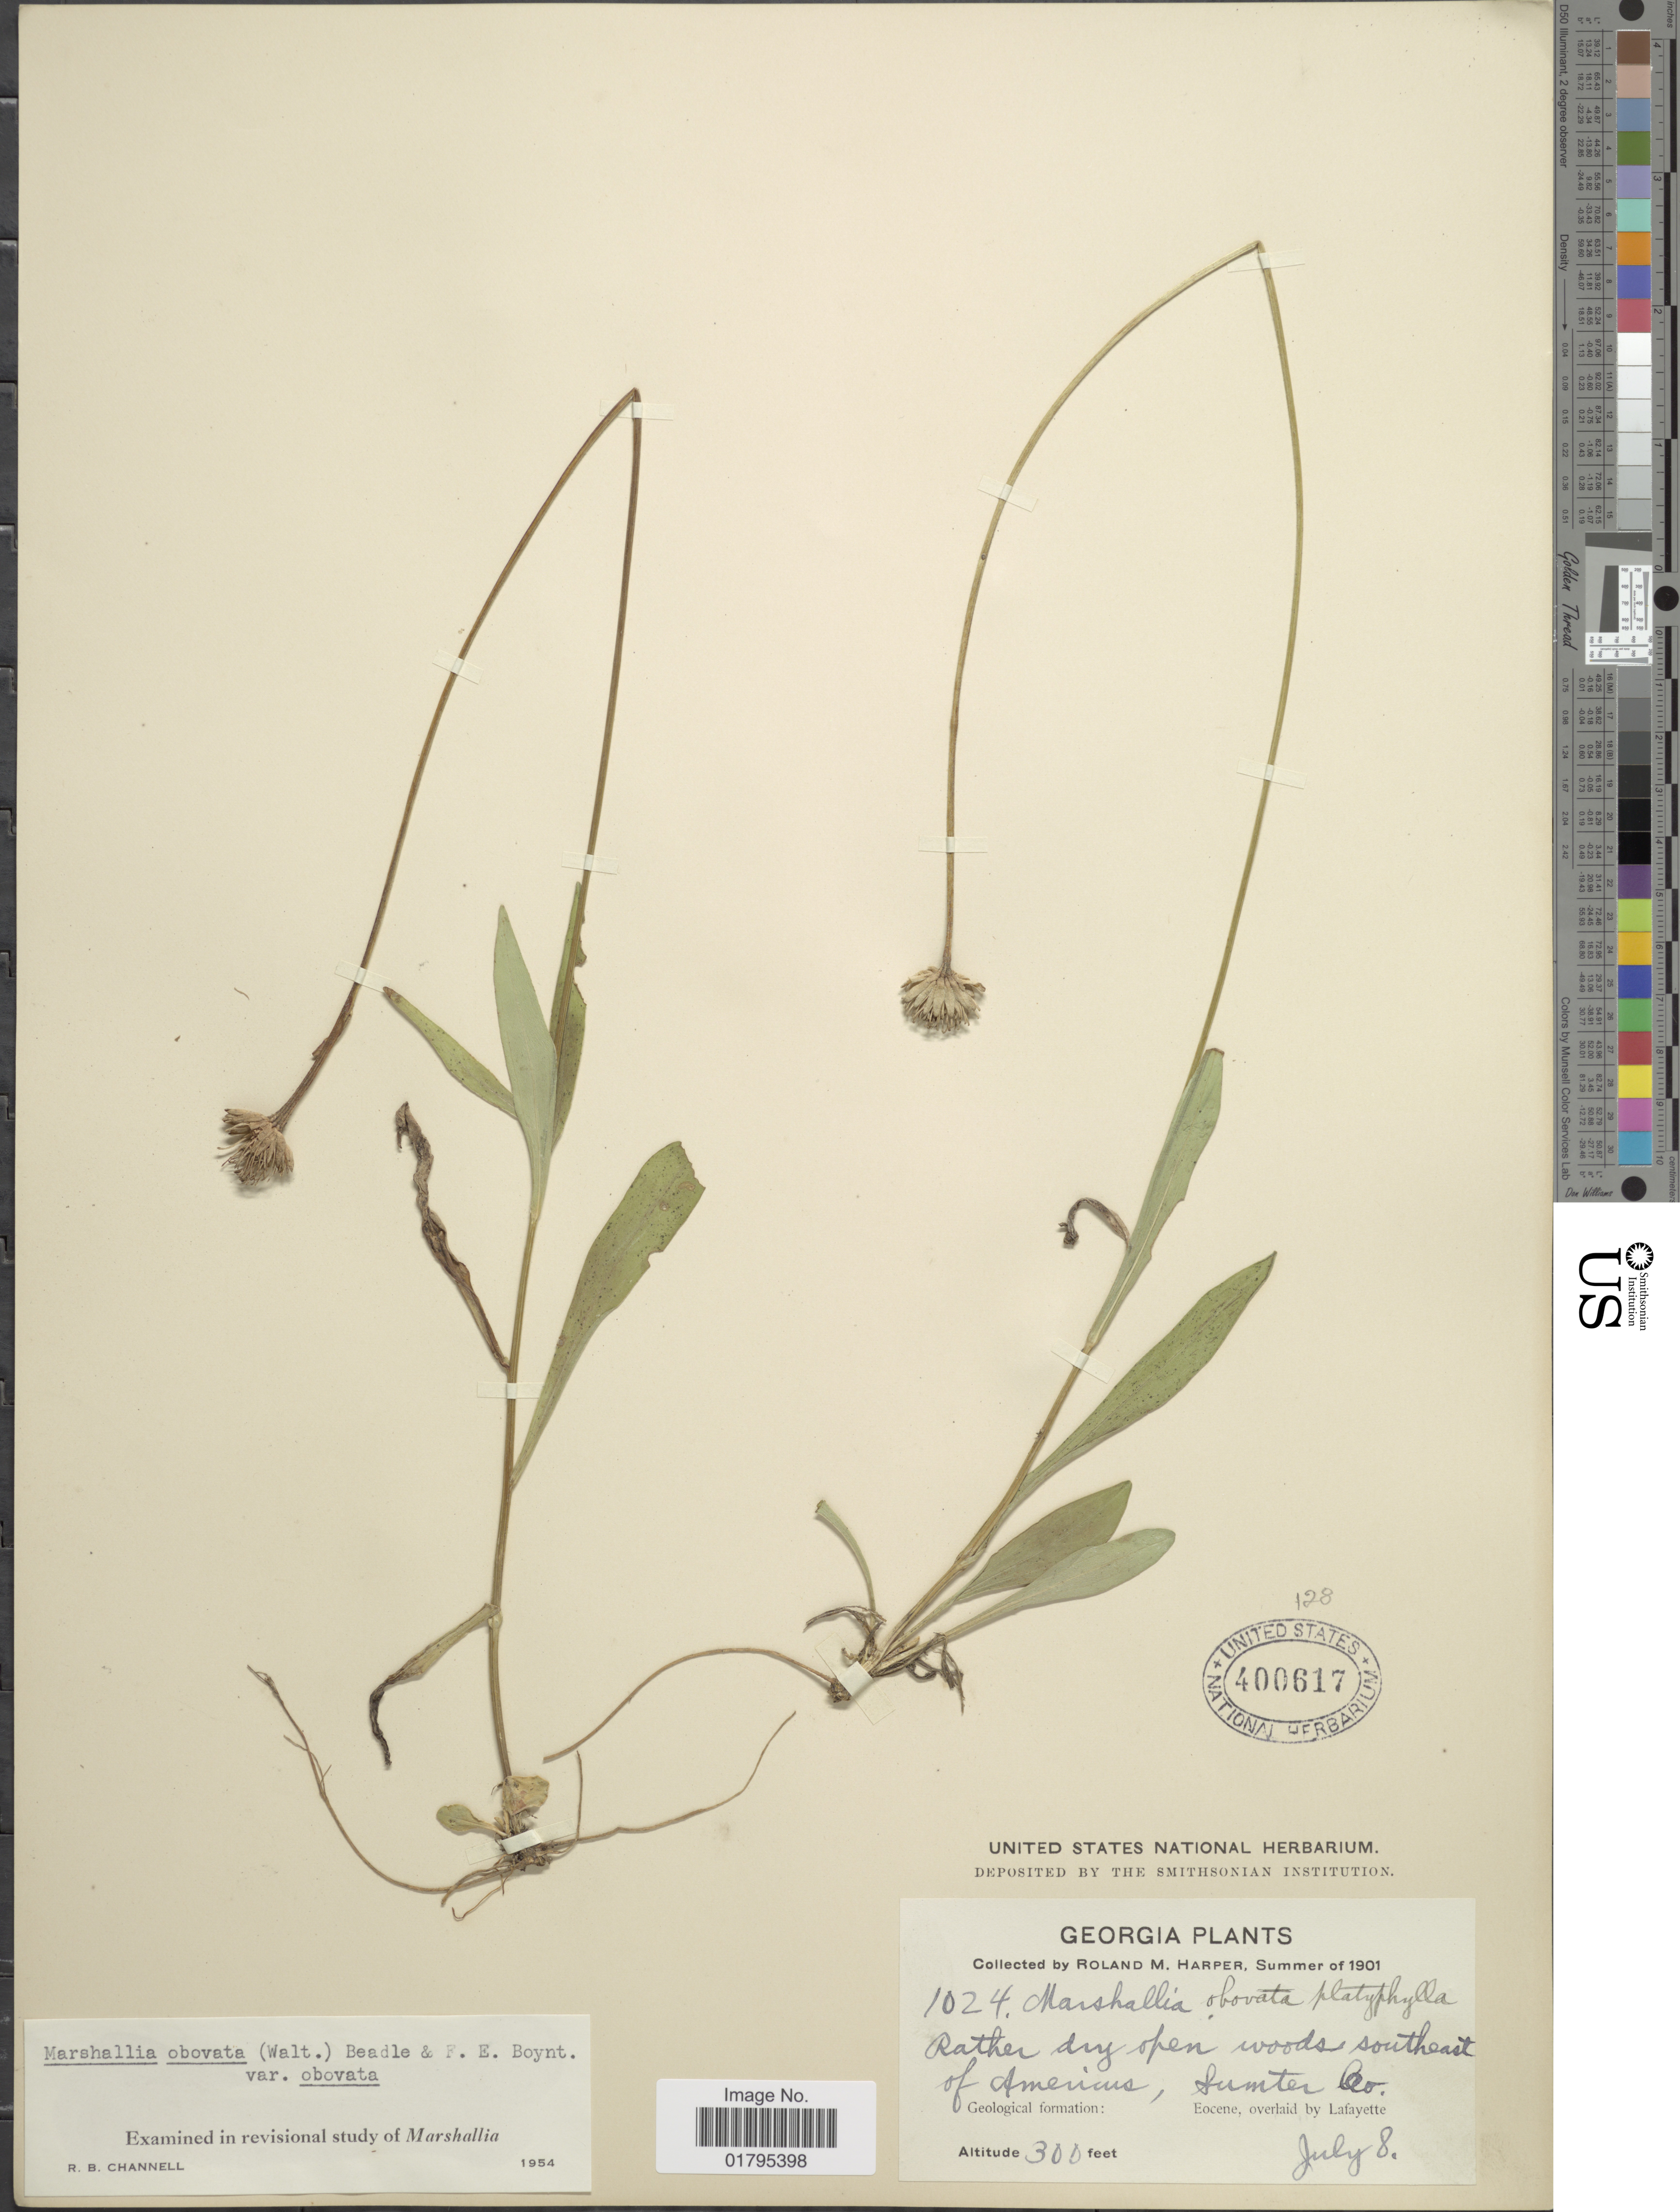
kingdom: Plantae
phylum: Tracheophyta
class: Magnoliopsida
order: Asterales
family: Asteraceae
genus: Marshallia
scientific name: Marshallia obovata var. obovata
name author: (Walter) Beadle & F.E. Boynton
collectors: R. M. Harper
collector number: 1024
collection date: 1901-07-08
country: United States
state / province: Georgia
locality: Georgia, Rather dry open woods southeast of Americus, Sumter Co. Eocene, overlaid by Layette.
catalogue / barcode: US 400617